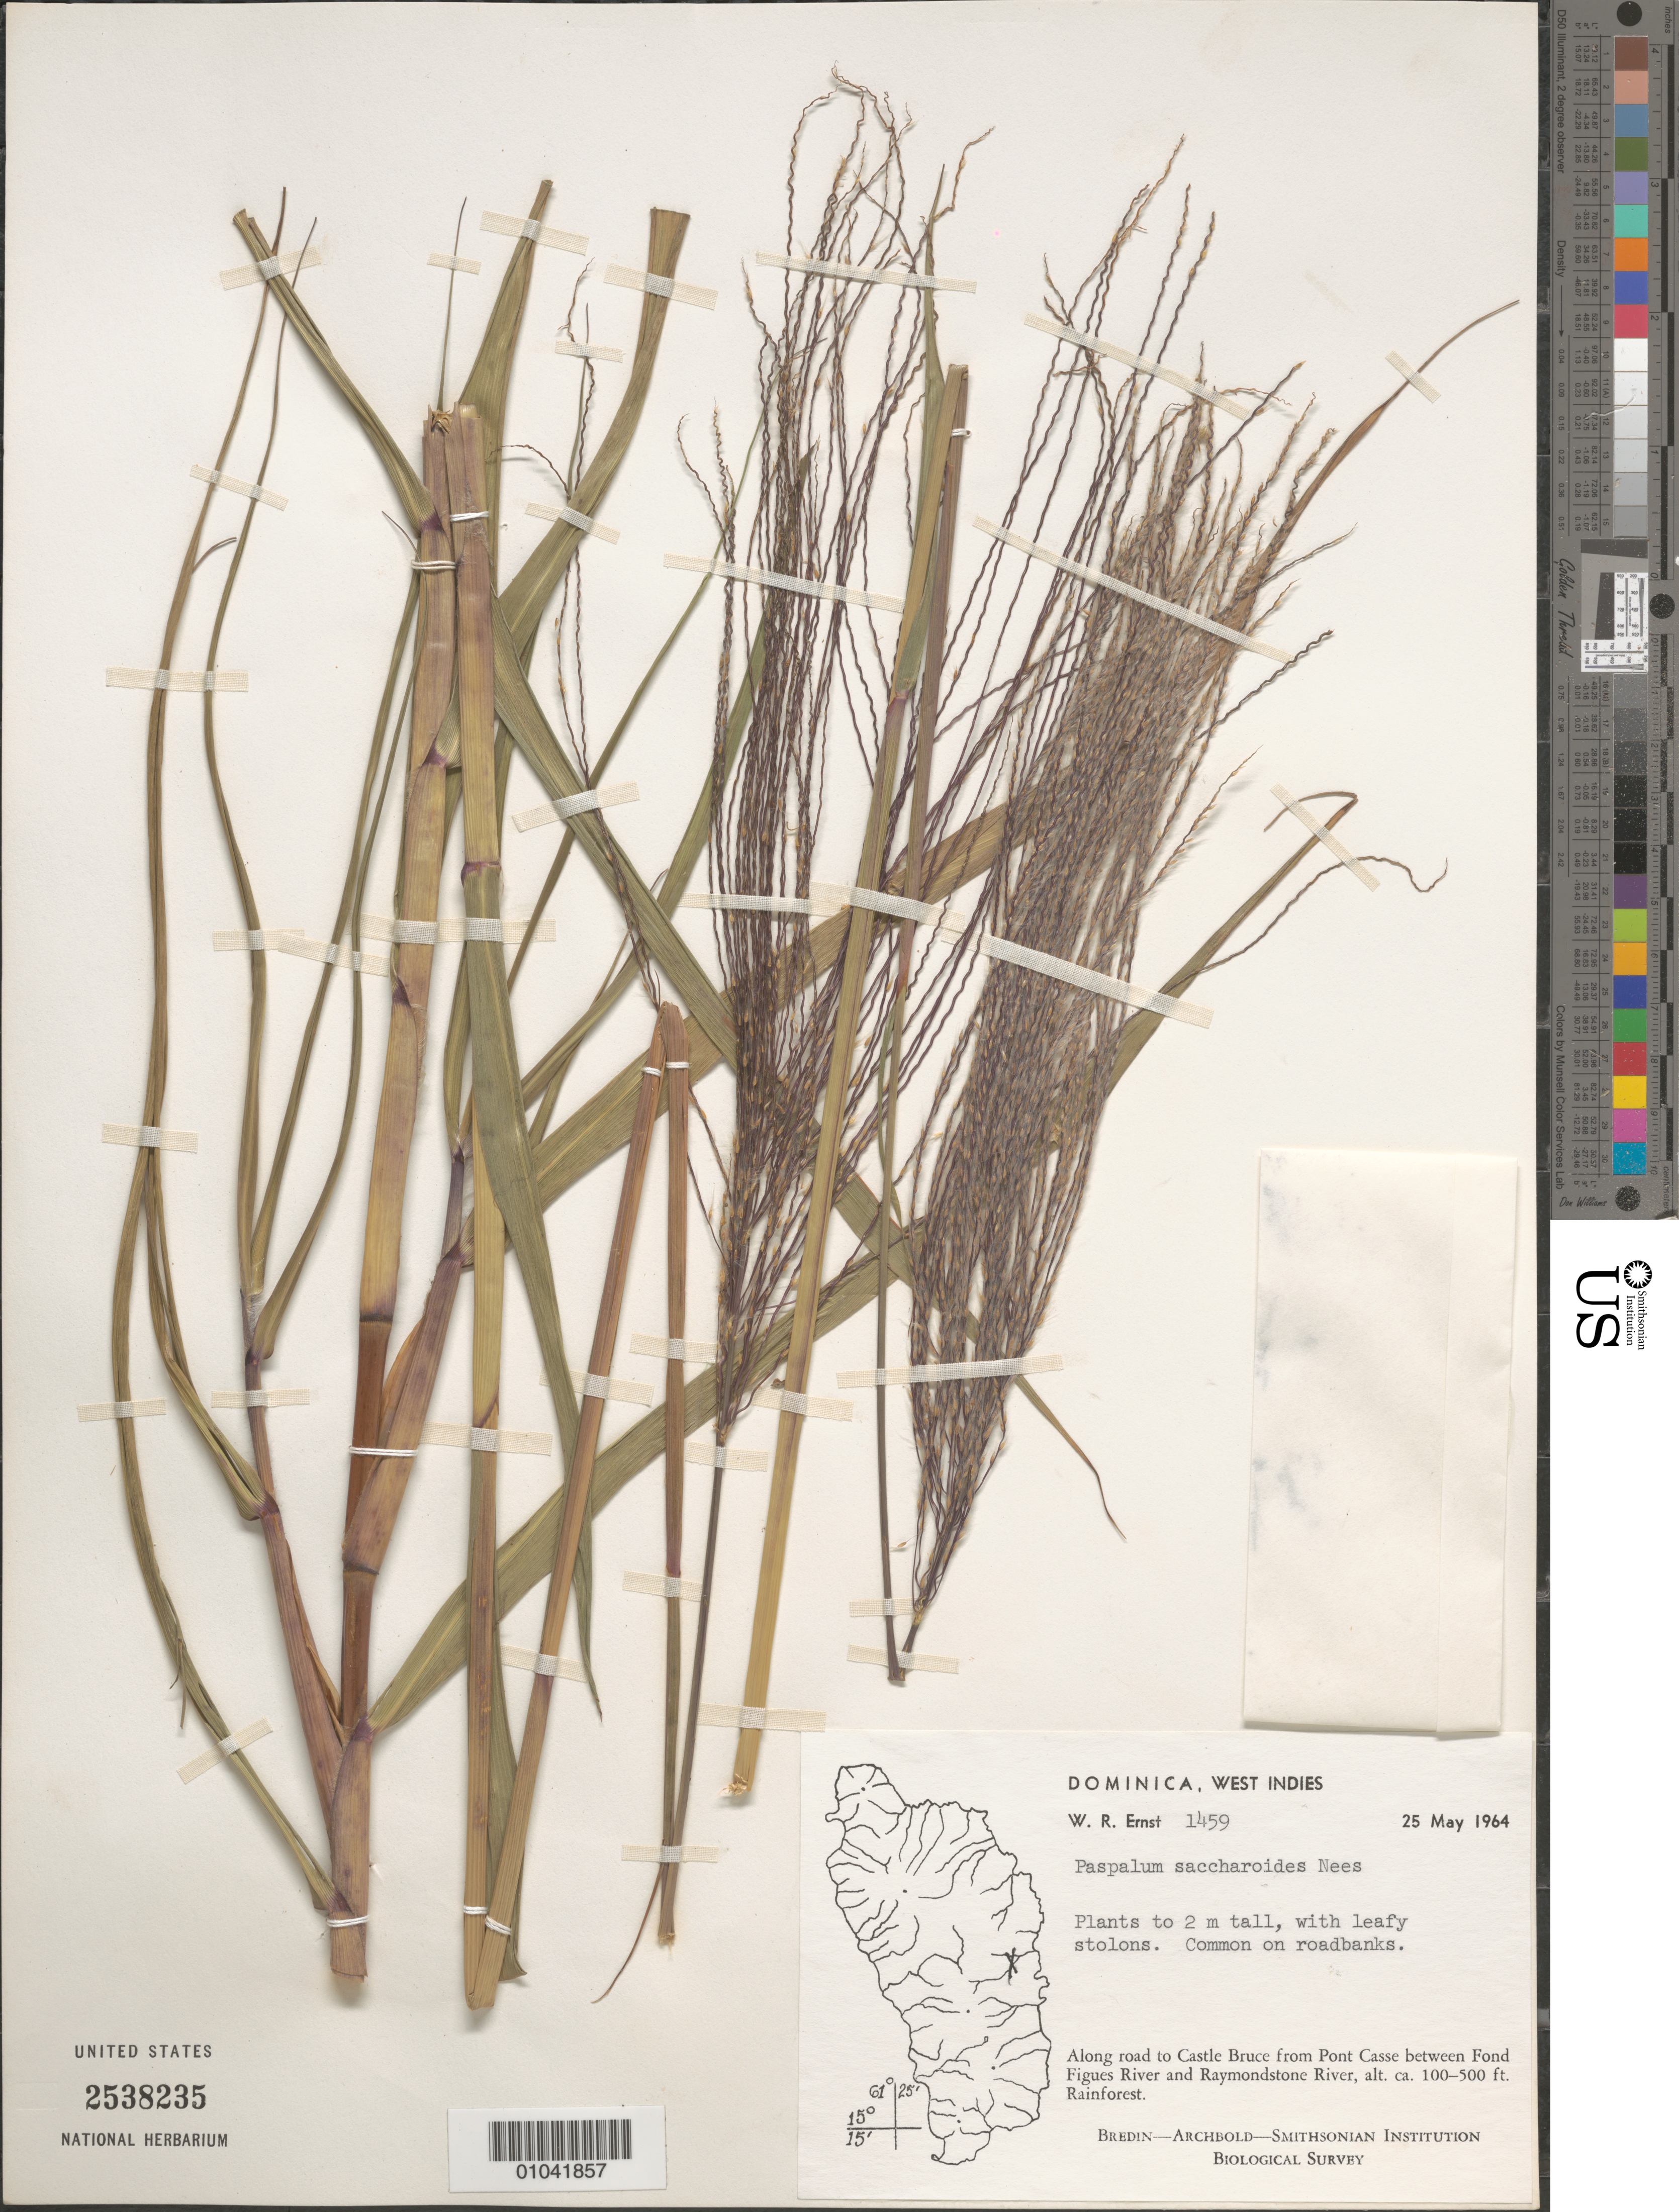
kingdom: Plantae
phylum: Tracheophyta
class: Liliopsida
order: Poales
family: Poaceae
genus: Paspalum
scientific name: Paspalum saccharoides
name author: Nees ex Trin.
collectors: W. R. Ernst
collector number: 1459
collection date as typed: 25 May 1964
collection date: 1964-05-25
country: Dominica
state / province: St. Paul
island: Dominica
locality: Along road to Castle Bruce from Pont Casse between Fond Figues River and Raymondstone River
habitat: Rainforest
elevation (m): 30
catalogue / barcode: US 2538235